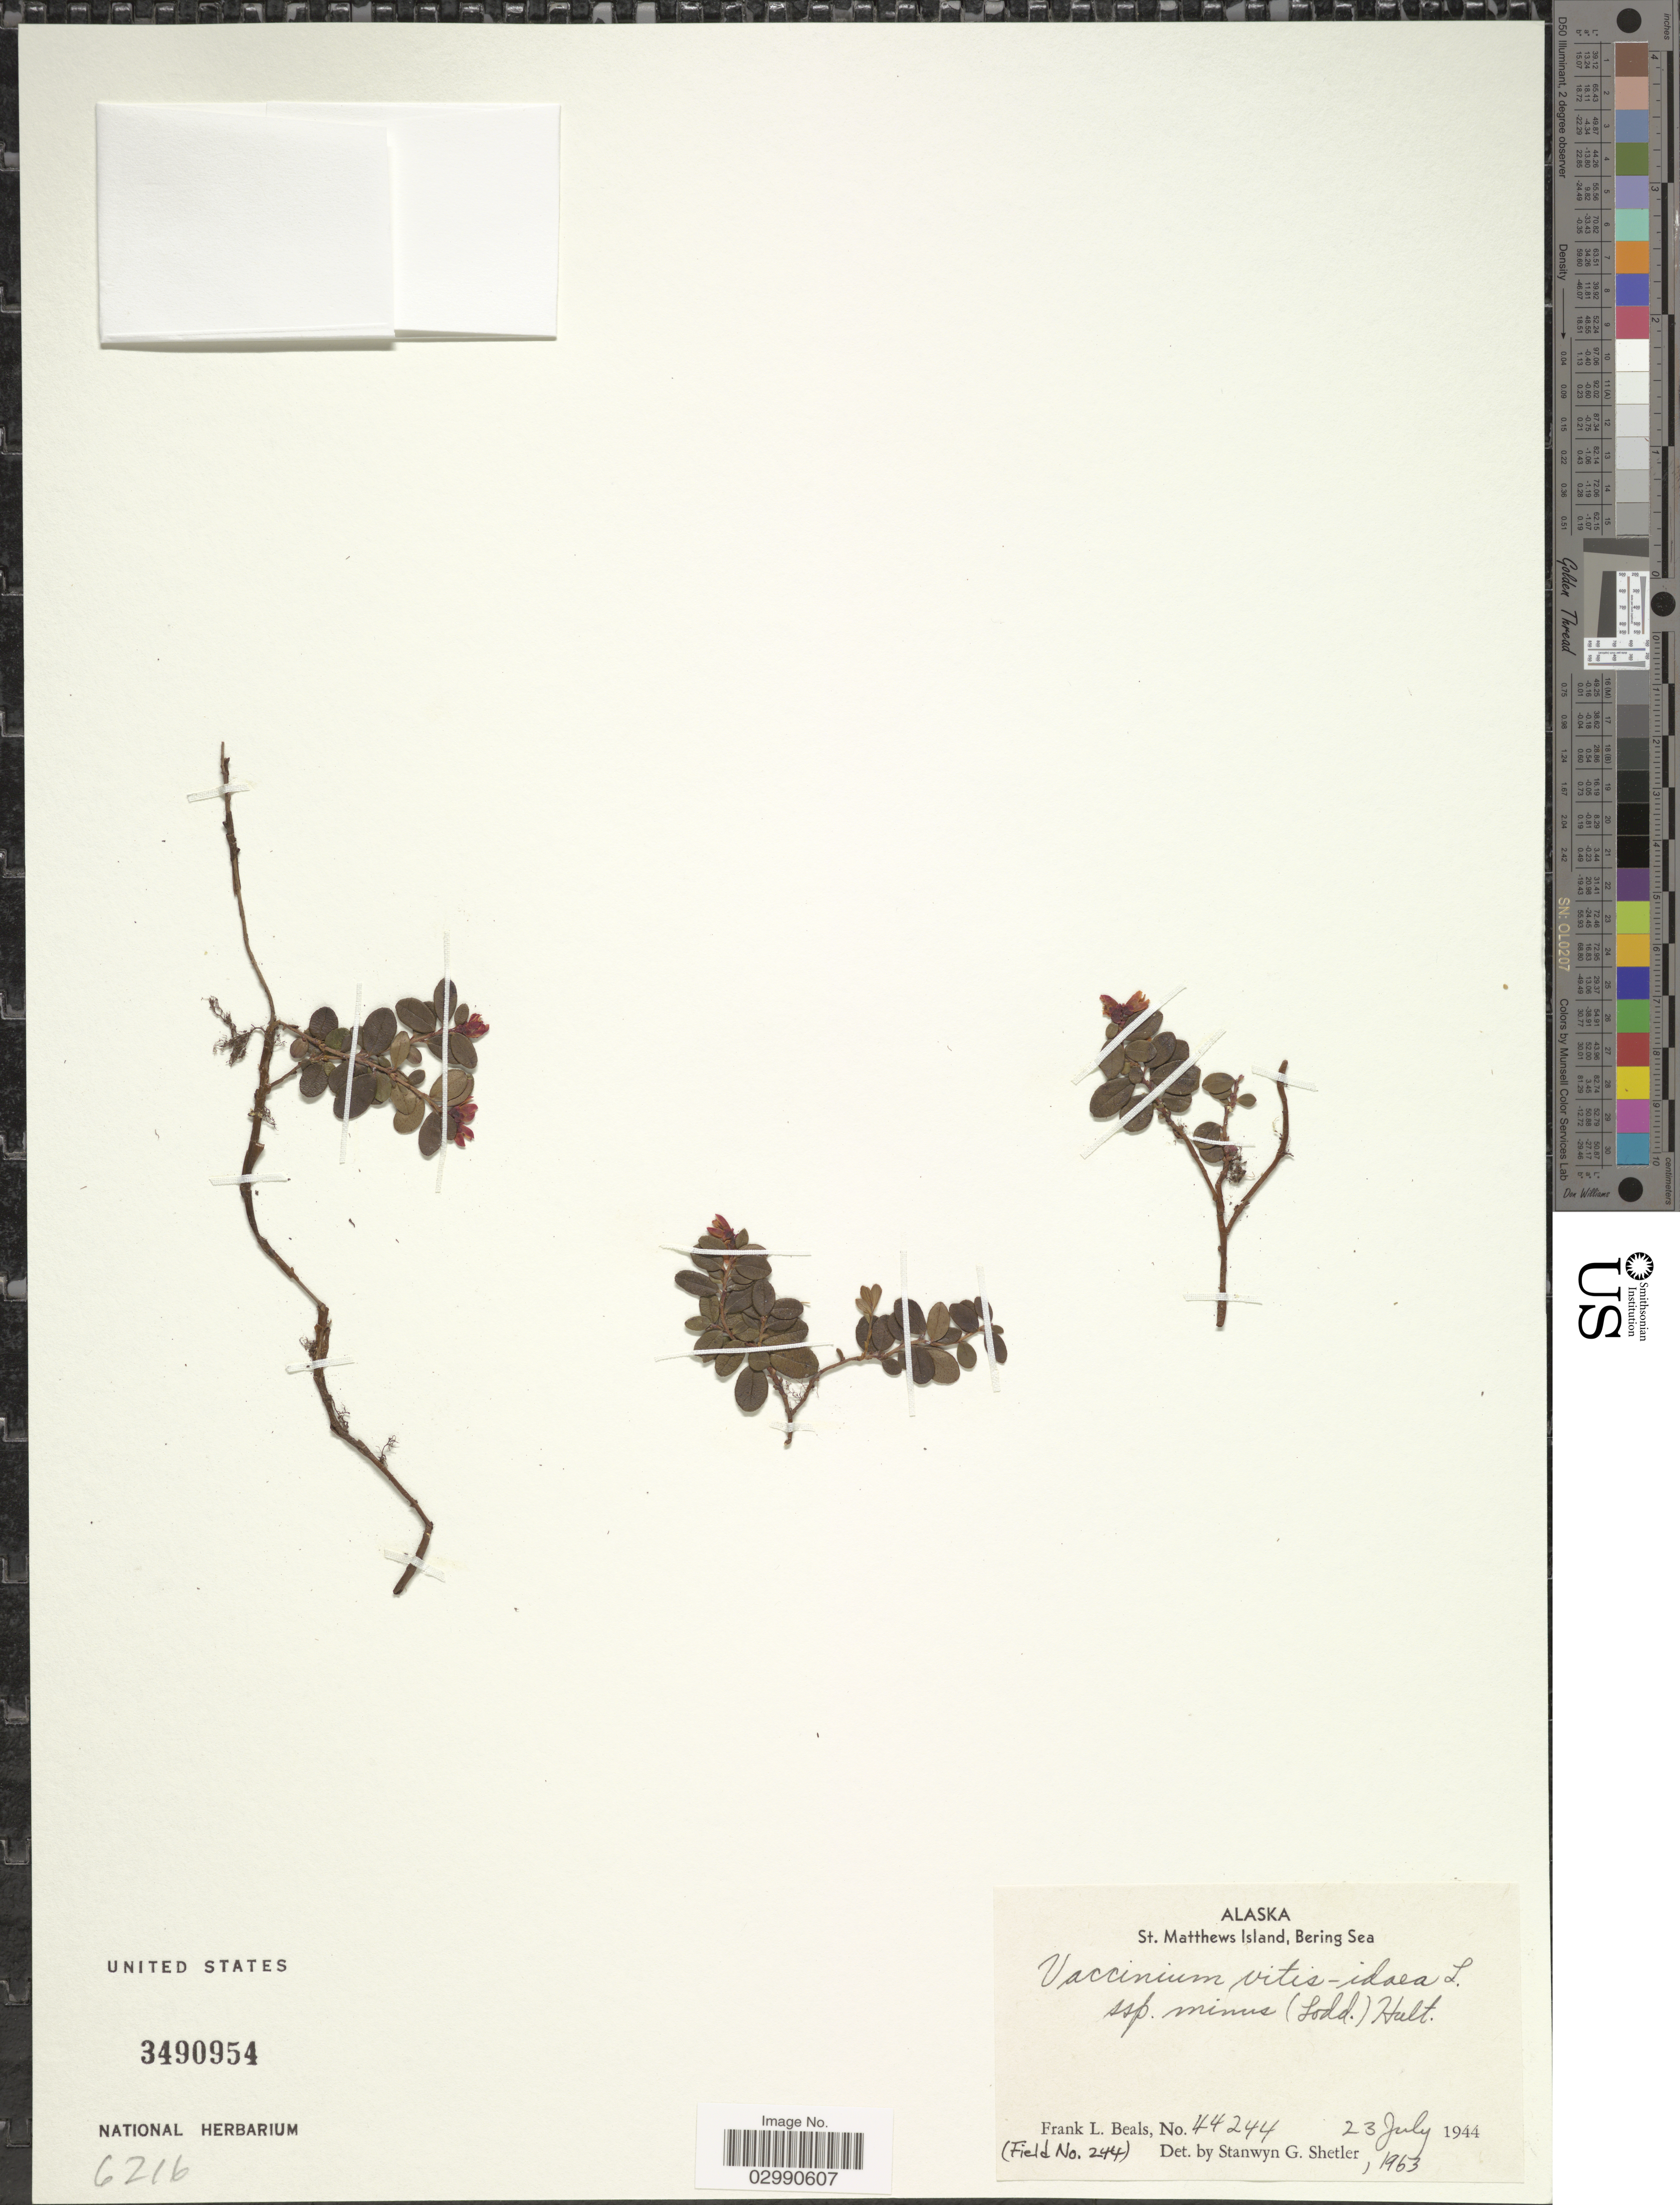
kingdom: Plantae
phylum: Tracheophyta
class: Magnoliopsida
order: Ericales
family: Ericaceae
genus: Vaccinium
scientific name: Vaccinium vitis-idaea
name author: L.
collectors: F. Beals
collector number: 44244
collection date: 1944-07-23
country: United States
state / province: Alaska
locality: St. Matthews Island, Bering Sea.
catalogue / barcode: US 3490954